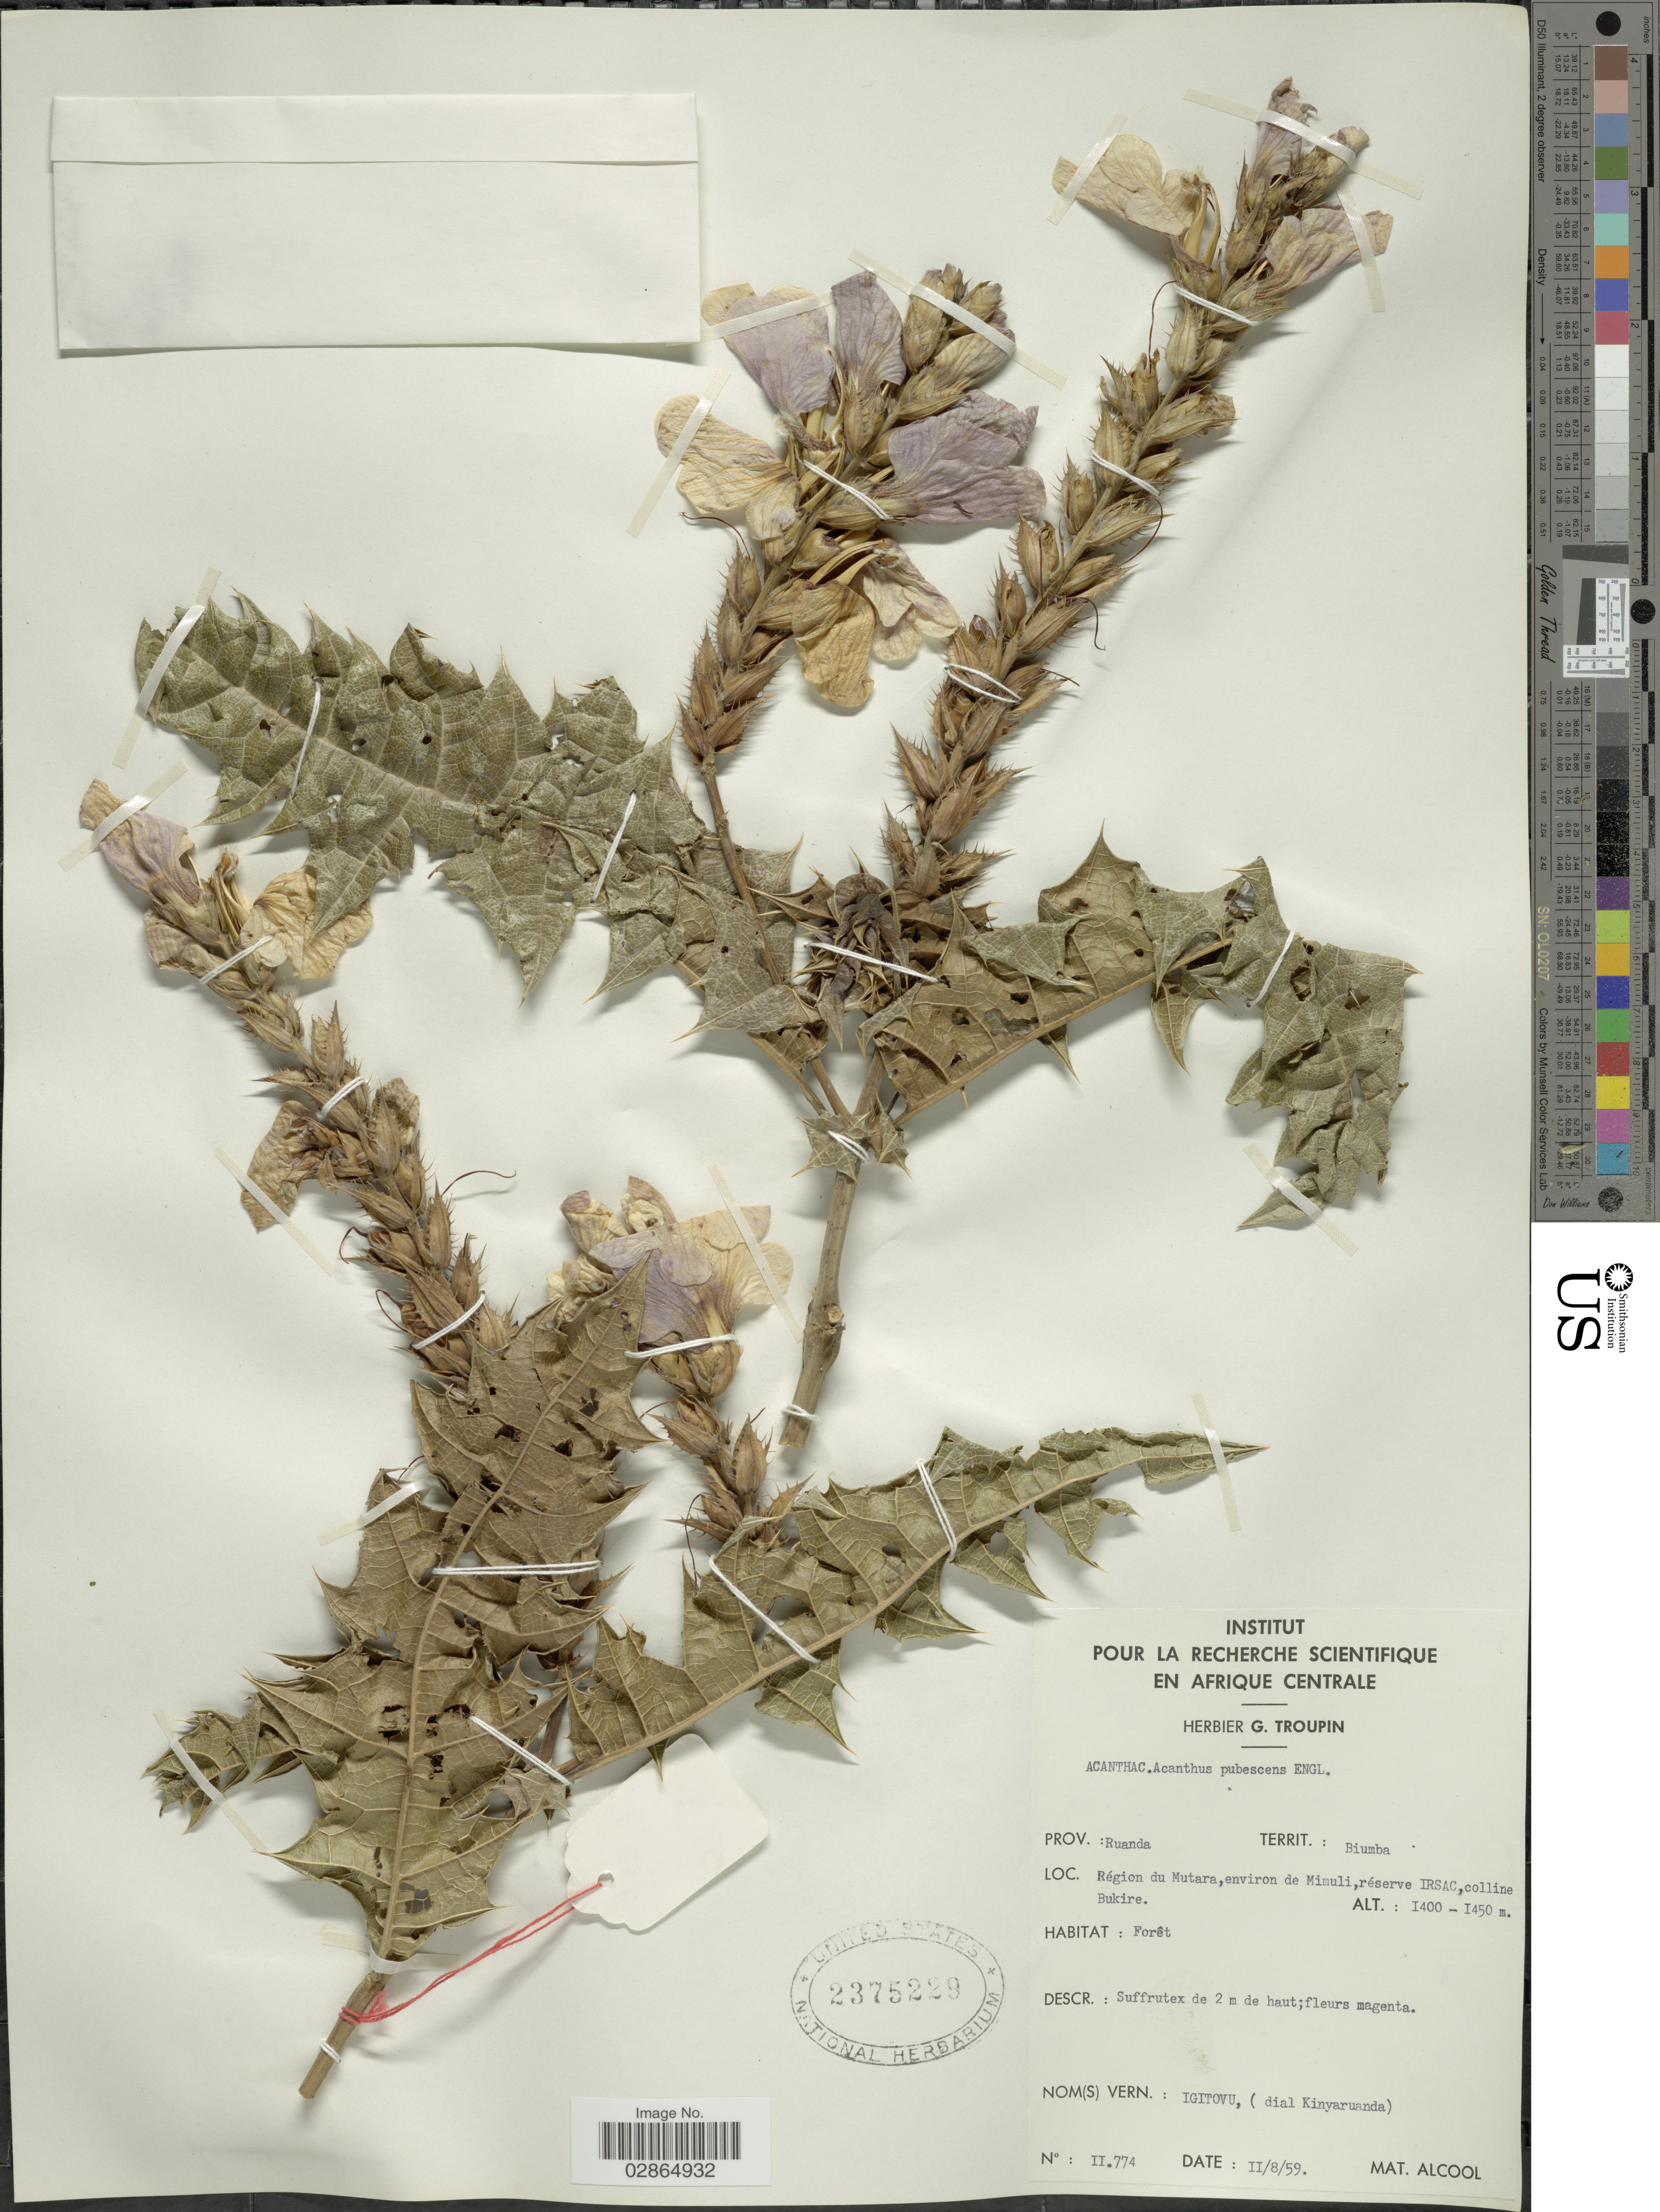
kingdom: Plantae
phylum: Tracheophyta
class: Magnoliopsida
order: Lamiales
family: Acanthaceae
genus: Acanthus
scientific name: Acanthus polystachius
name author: Delile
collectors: ex herb. G. Troupin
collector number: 11774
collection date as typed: Transcribed d/m/y: 8/2/59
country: Rwanda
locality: Prov.: Ruanda, Territ.: Biumba, Région du Mutara, environ de Mimuli, réserve IRSAC, colline Bukire.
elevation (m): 1400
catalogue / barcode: US 2375229